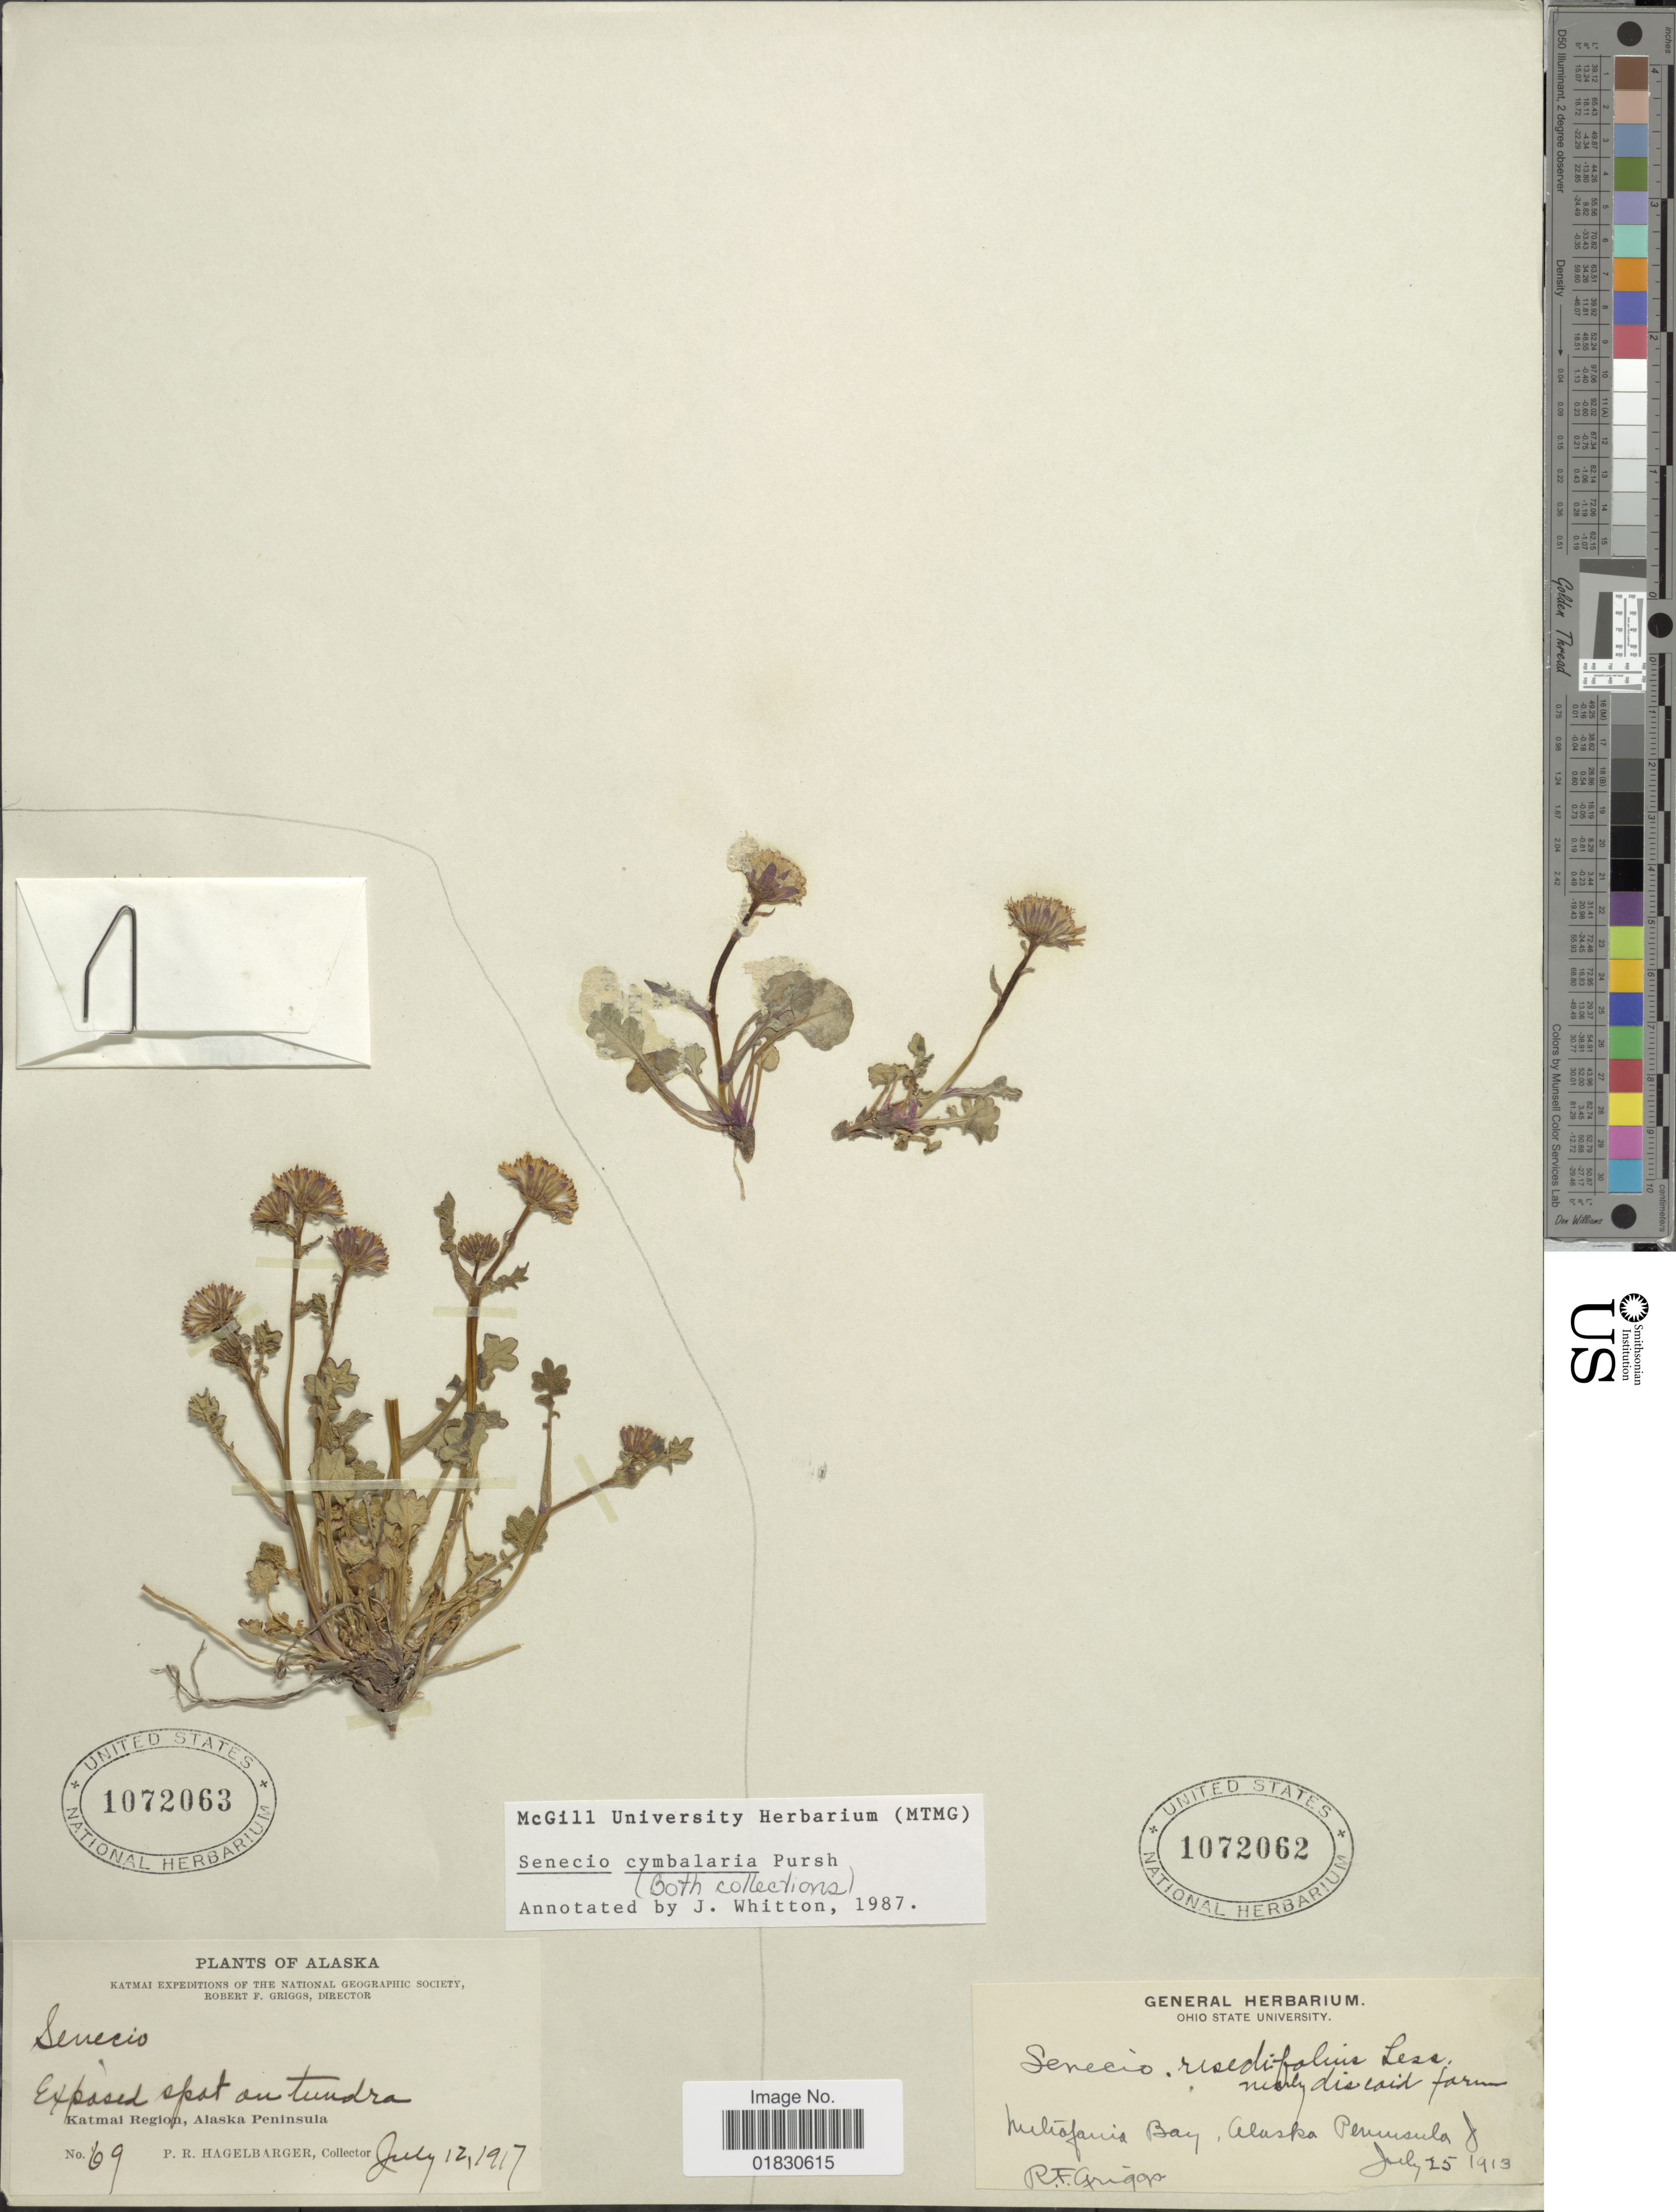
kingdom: Plantae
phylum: Tracheophyta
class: Magnoliopsida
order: Asterales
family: Asteraceae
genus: Packera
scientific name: Packera cymbalaria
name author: (Pursh) W.A. Weber & Á. Löve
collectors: R. F. Griggs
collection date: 1913-07-25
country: United States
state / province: Alaska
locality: Muliofania Bay, Alaska Peninsula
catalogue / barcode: US 1072062-2